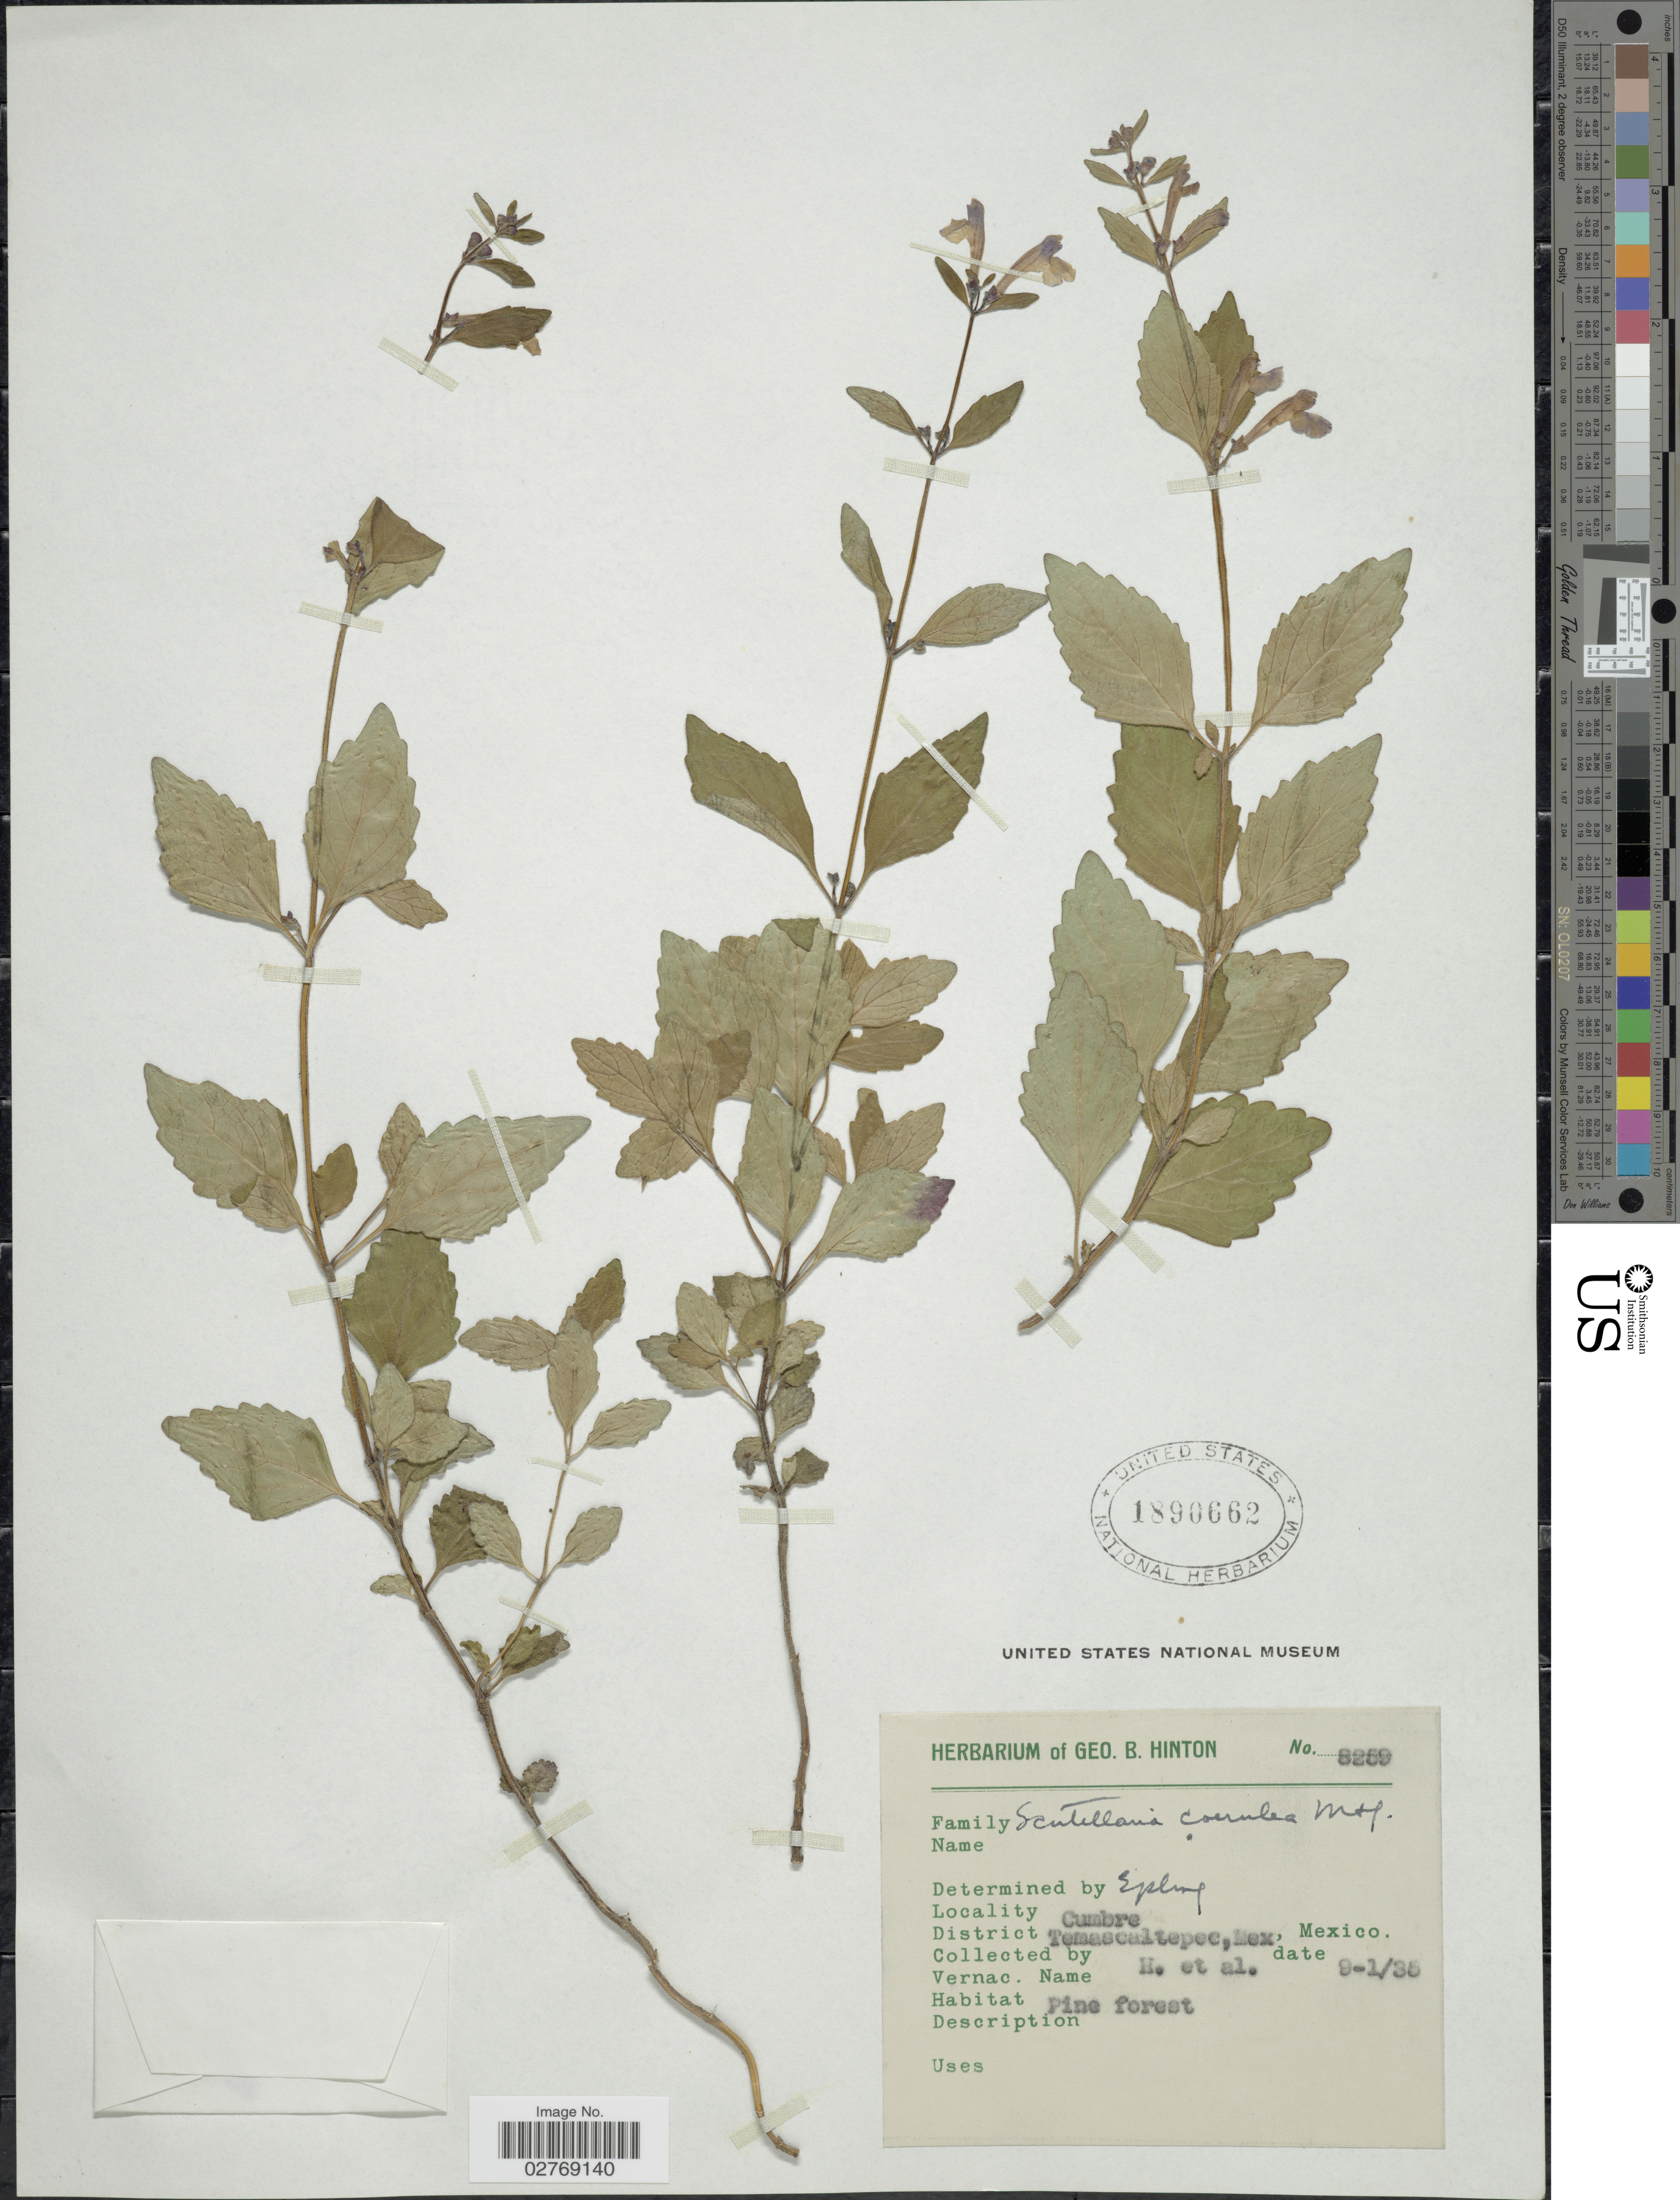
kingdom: Plantae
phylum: Tracheophyta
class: Magnoliopsida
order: Lamiales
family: Lamiaceae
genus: Scutellaria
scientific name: Scutellaria dumetorum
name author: Schltdl.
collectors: G. B. Hinton & et al.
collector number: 8259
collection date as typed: Transcribed d/m/y: 9/1/35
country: Mexico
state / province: México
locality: Cumbre. District Temascaltepec.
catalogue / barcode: US 1890662